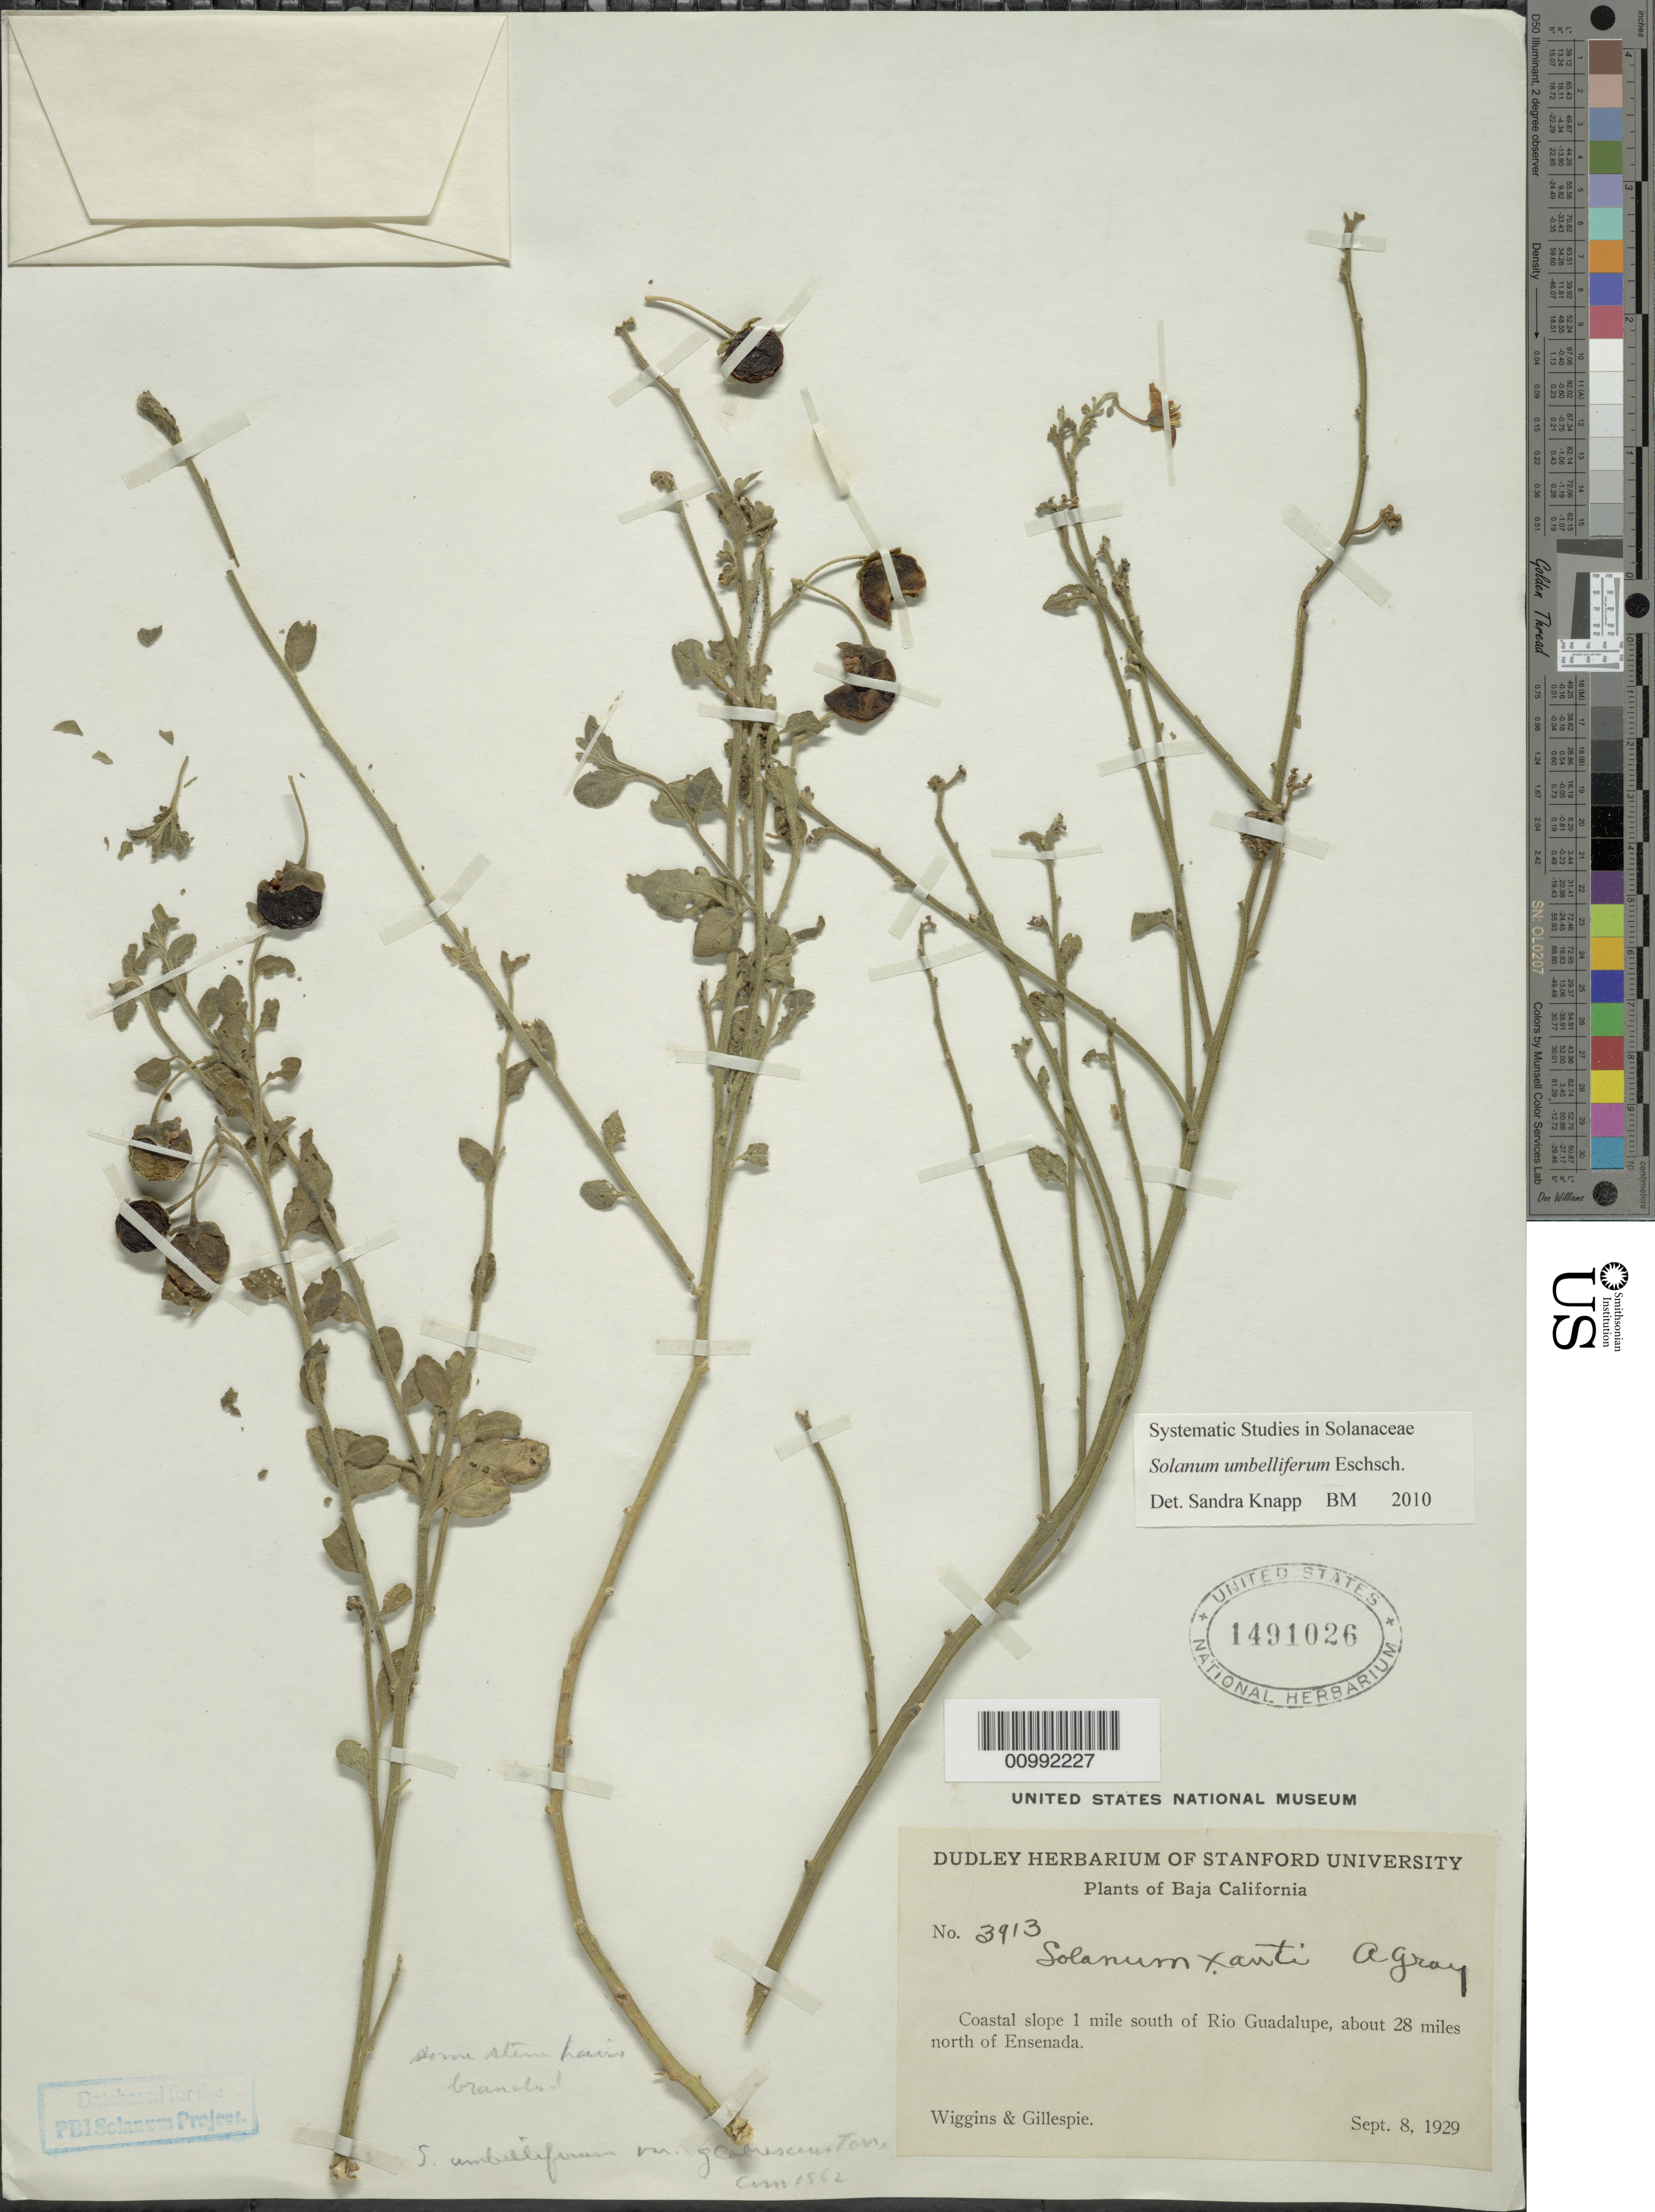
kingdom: Plantae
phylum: Tracheophyta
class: Magnoliopsida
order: Solanales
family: Solanaceae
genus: Solanum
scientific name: Solanum umbelliferum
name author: Eschsch.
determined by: Knapp, S. D.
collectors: I. L. Wiggins & J. W. Gillespie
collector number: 3913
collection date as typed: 8 Sep 1929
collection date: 1929-09-08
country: Mexico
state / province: Baja California Norte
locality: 1 miles south of Guadelupe, about 28 miles north of Ensenada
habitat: coastal slope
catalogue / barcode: US 1491026